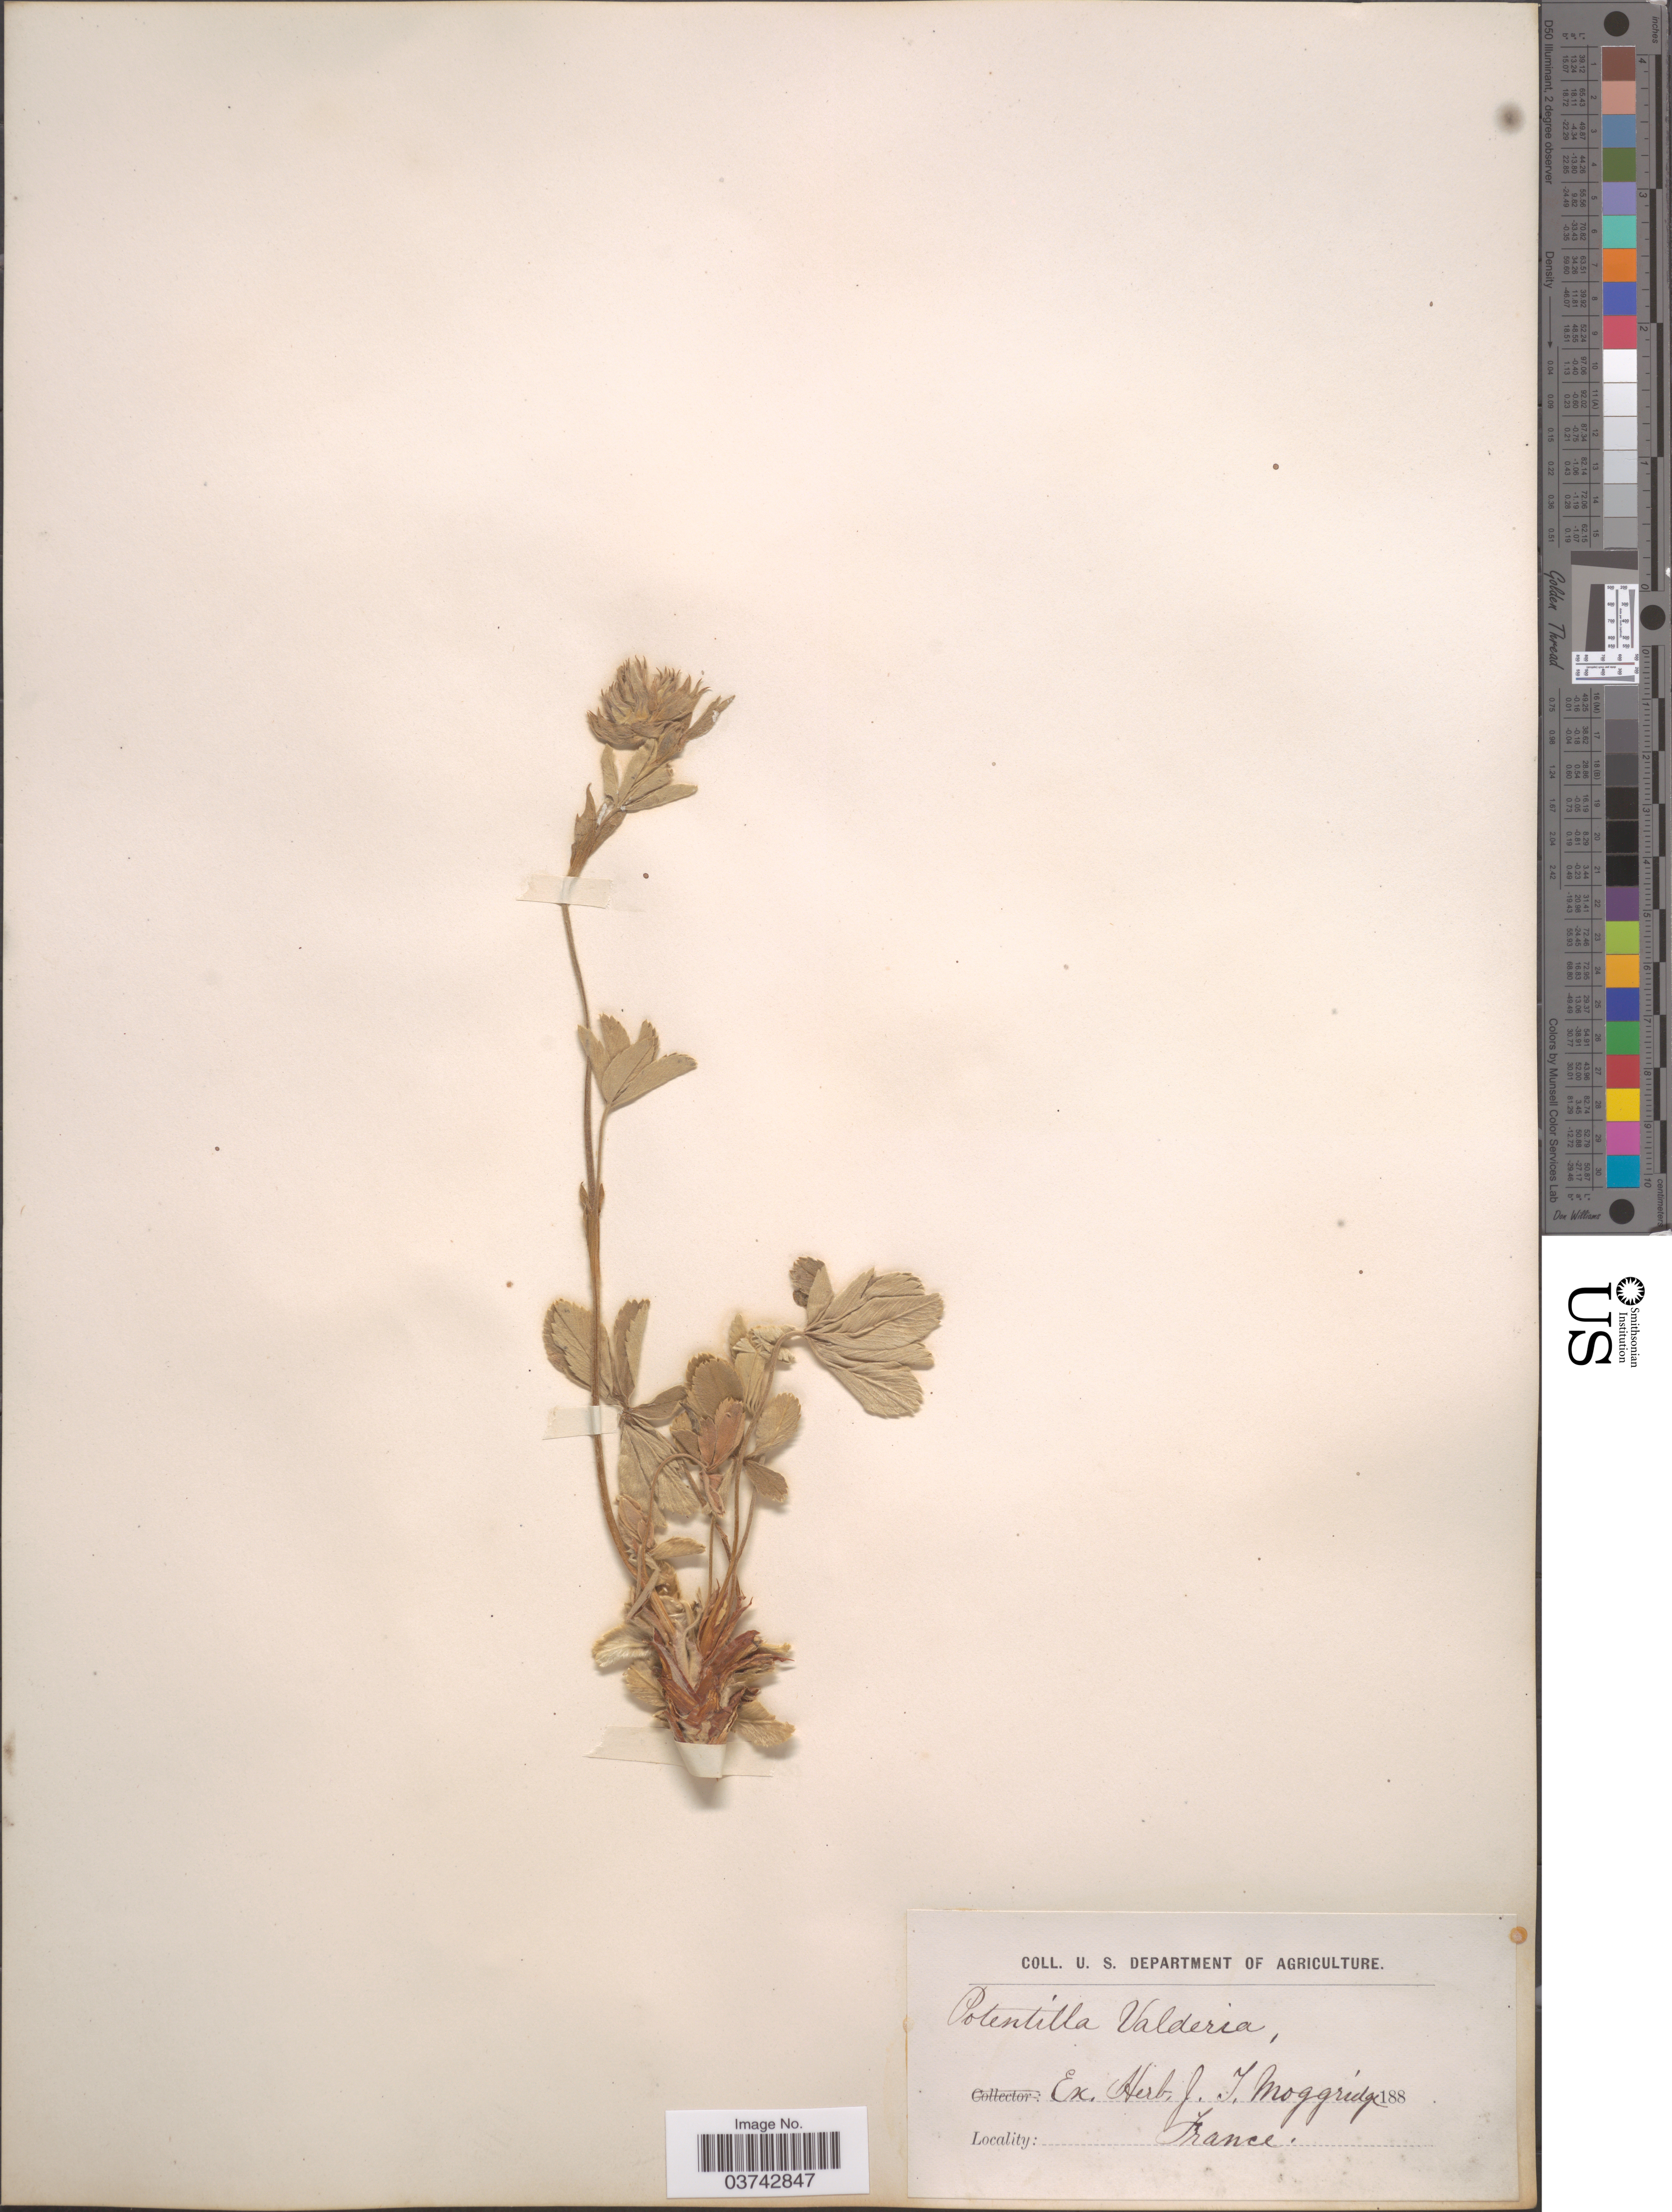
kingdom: Plantae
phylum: Tracheophyta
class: Magnoliopsida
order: Rosales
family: Rosaceae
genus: Potentilla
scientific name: Potentilla valderia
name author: L.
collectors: U.S. Department of Agriculture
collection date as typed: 188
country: France